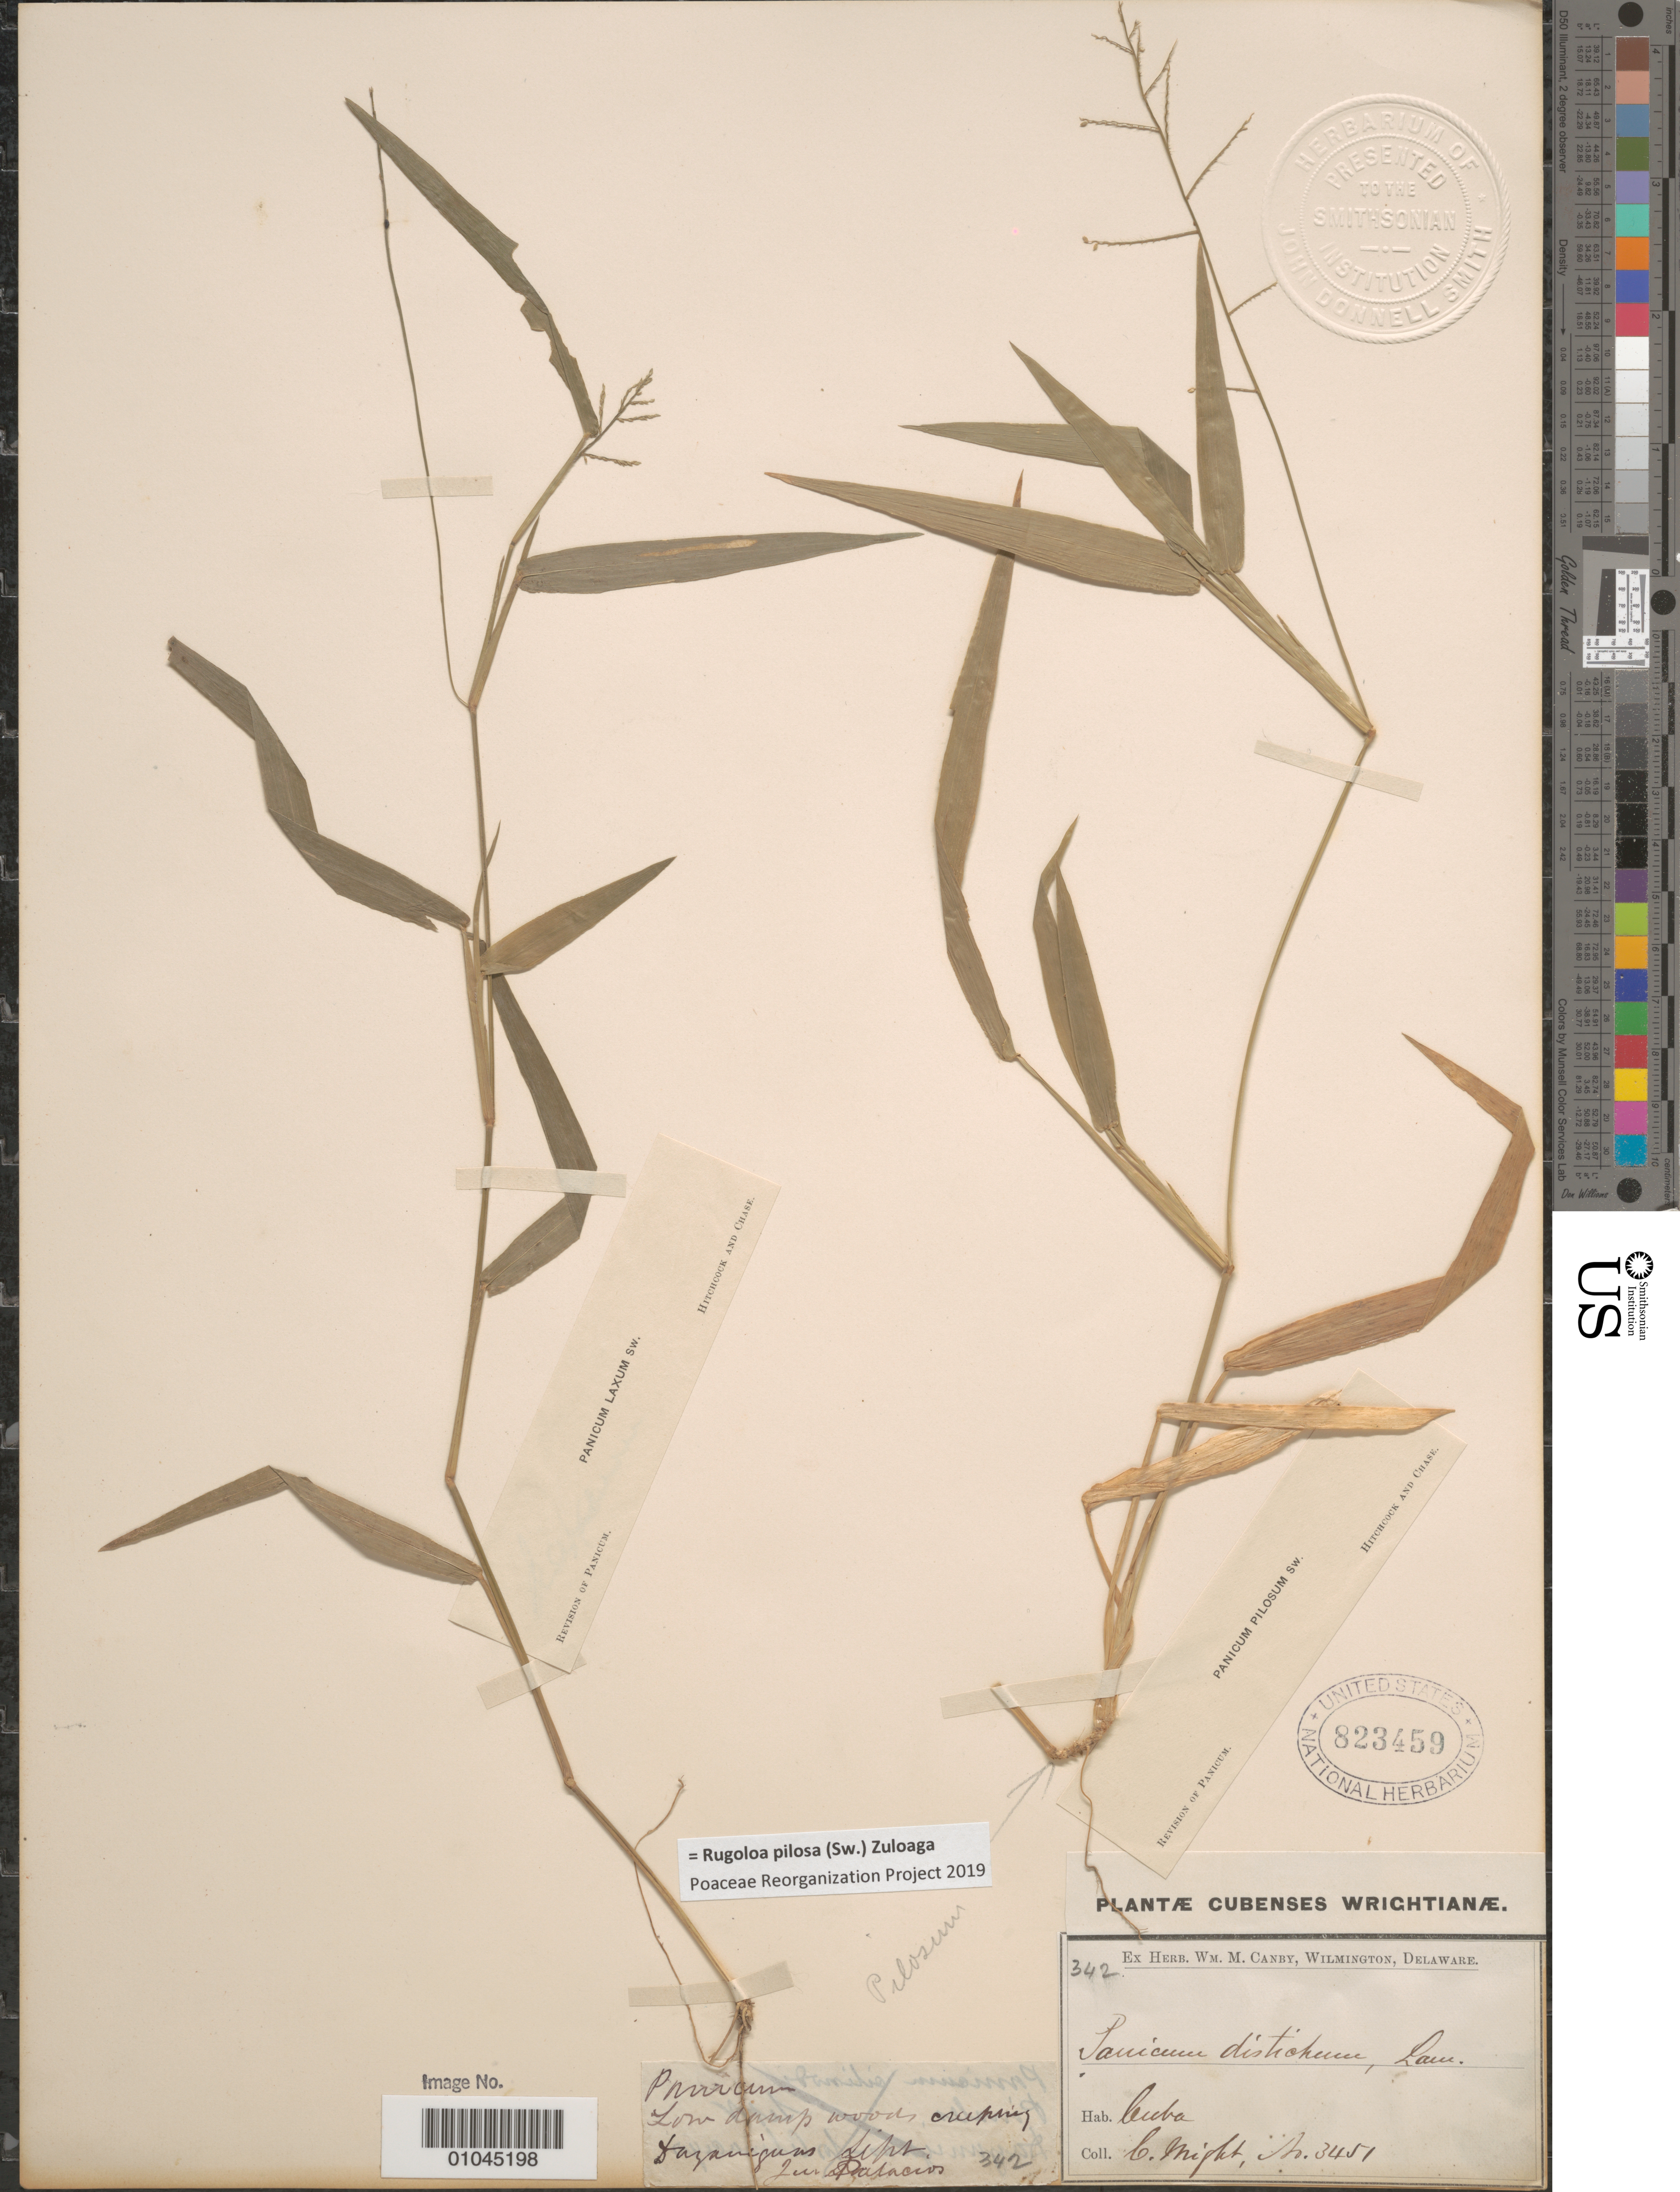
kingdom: Plantae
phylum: Tracheophyta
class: Liliopsida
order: Poales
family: Poaceae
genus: Panicum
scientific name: Panicum pilosum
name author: Sw.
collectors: C. Wright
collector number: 3451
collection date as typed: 1800 to 1899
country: Cuba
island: Cuba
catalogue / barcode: US 823459